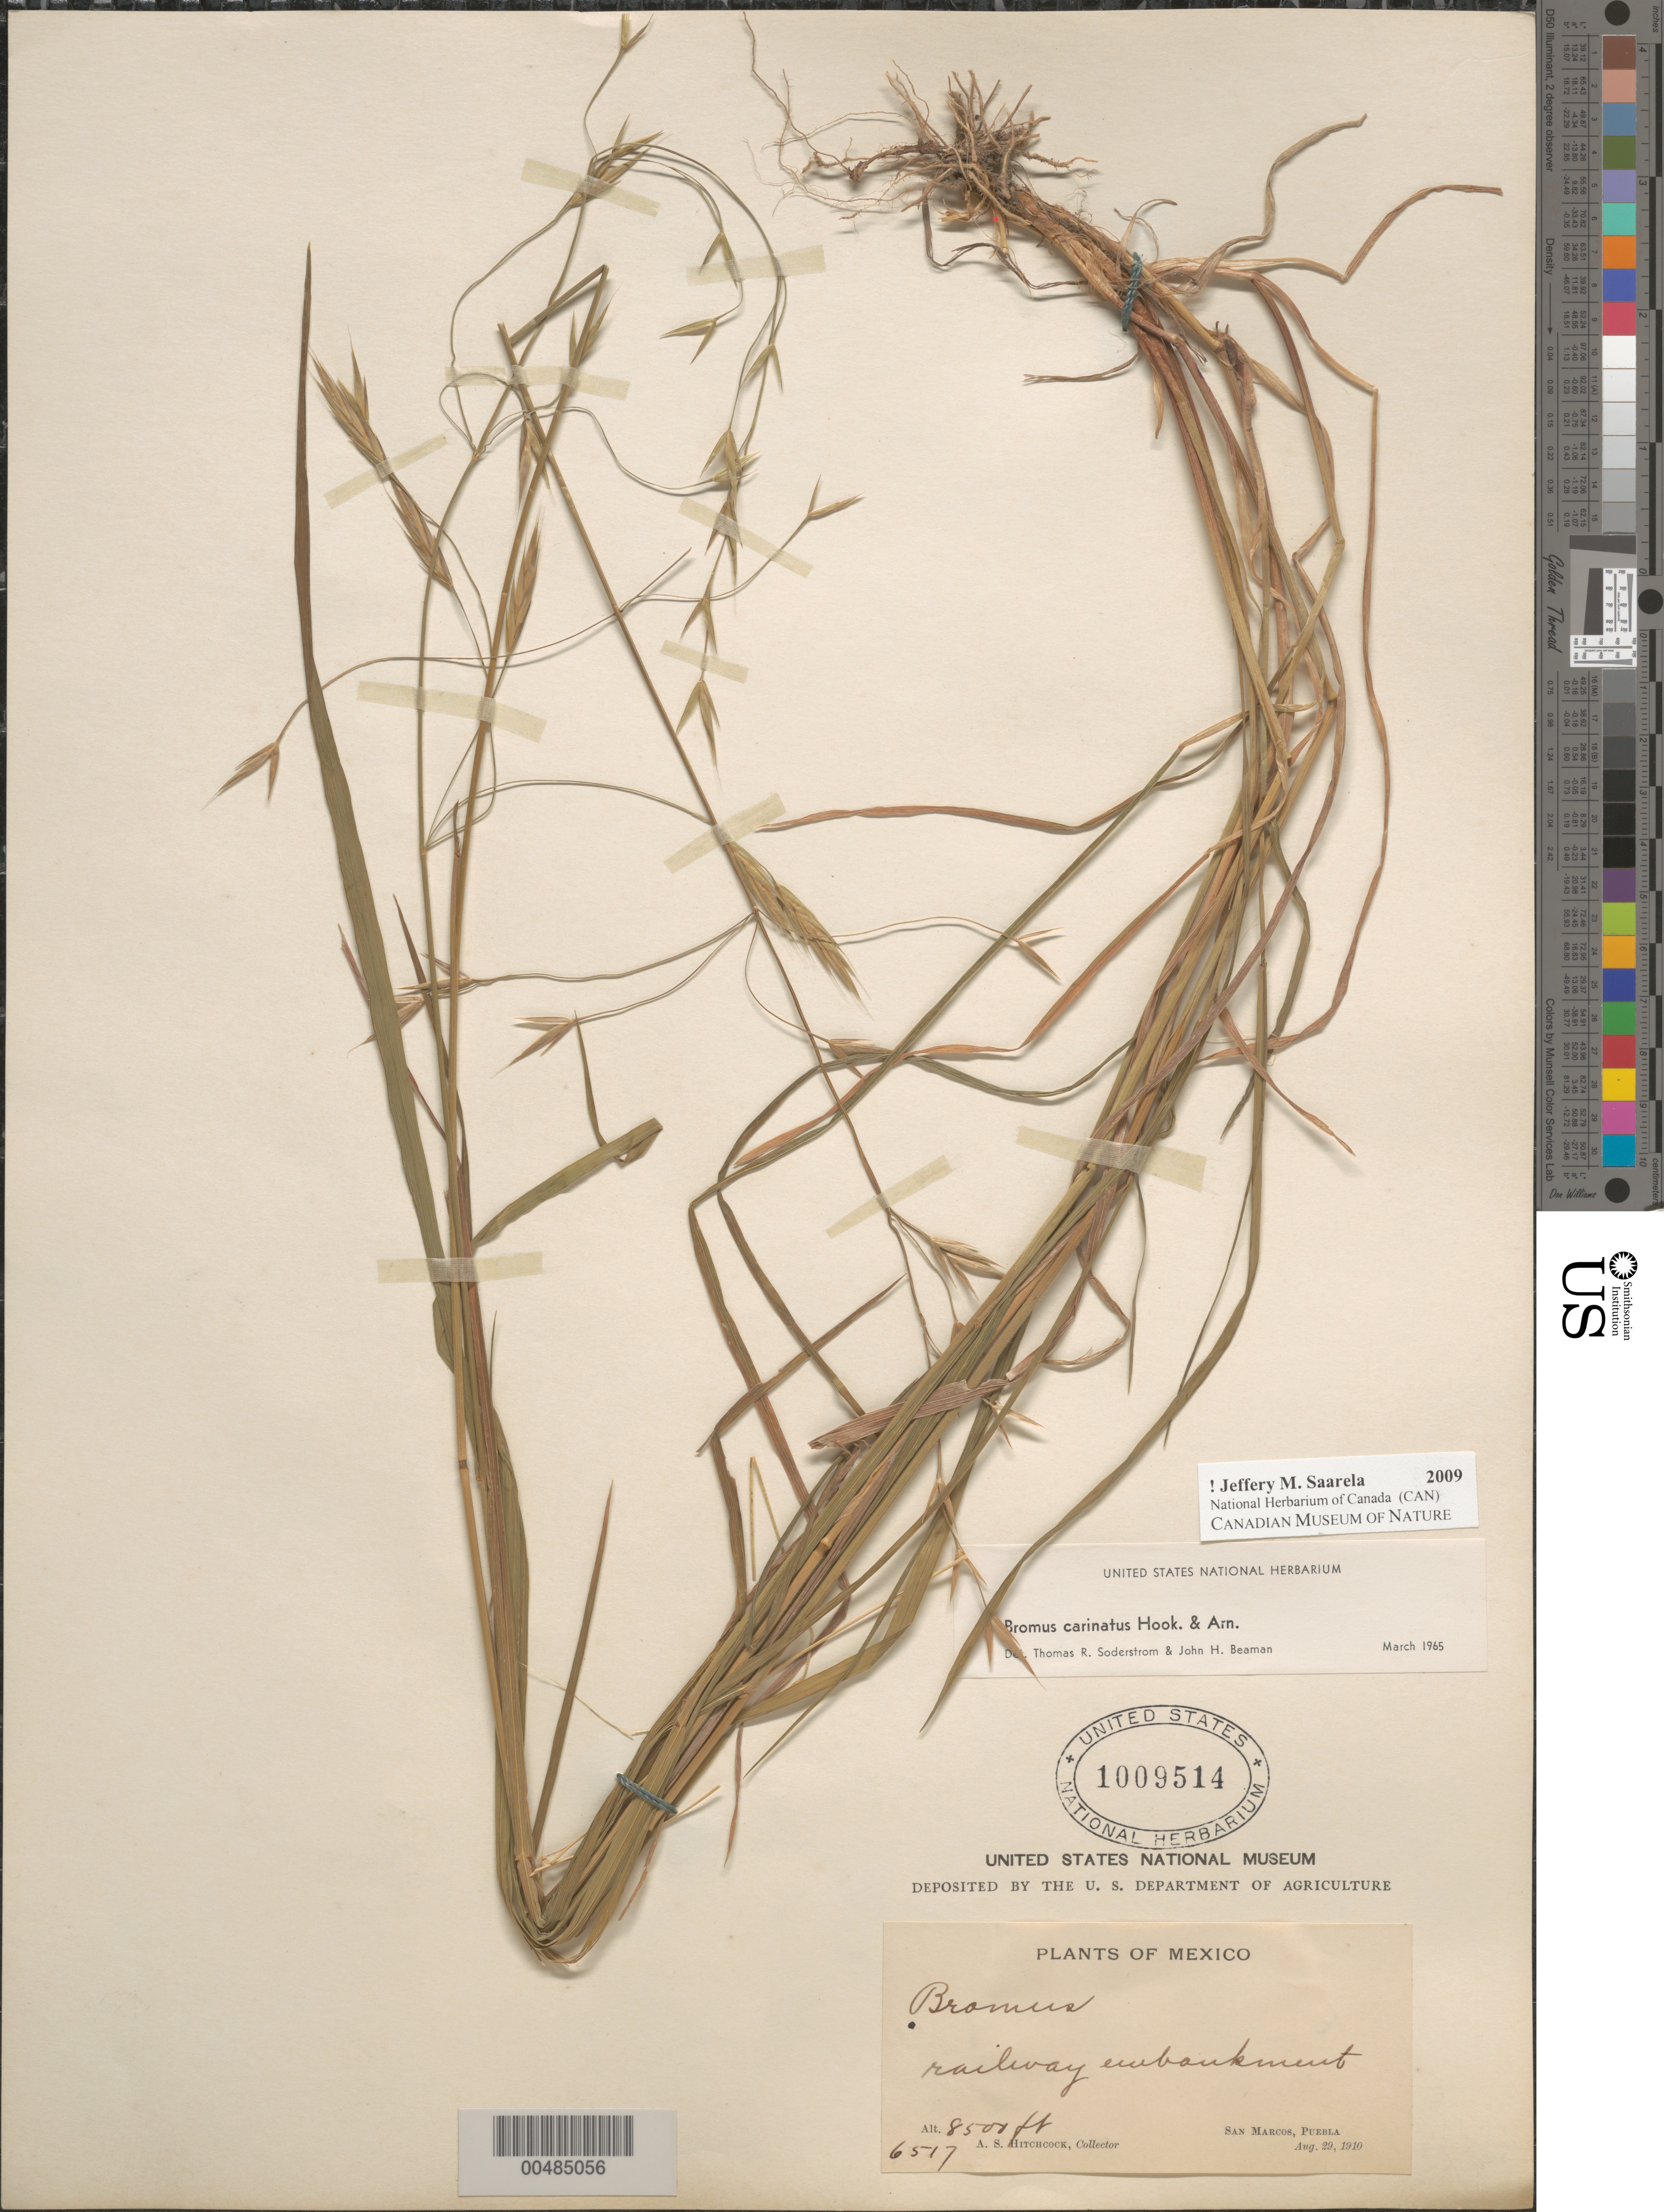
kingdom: Plantae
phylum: Tracheophyta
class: Liliopsida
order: Poales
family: Poaceae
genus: Bromus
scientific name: Bromus carinatus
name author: Hook. & Arn.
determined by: Soderstrom, T. R.; Beaman, J. H.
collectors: A. S. Hitchcock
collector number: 6517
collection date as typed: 29 Aug 1910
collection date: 1910-08-29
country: Mexico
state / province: Puebla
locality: San Marcos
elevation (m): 2591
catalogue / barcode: US 1009514